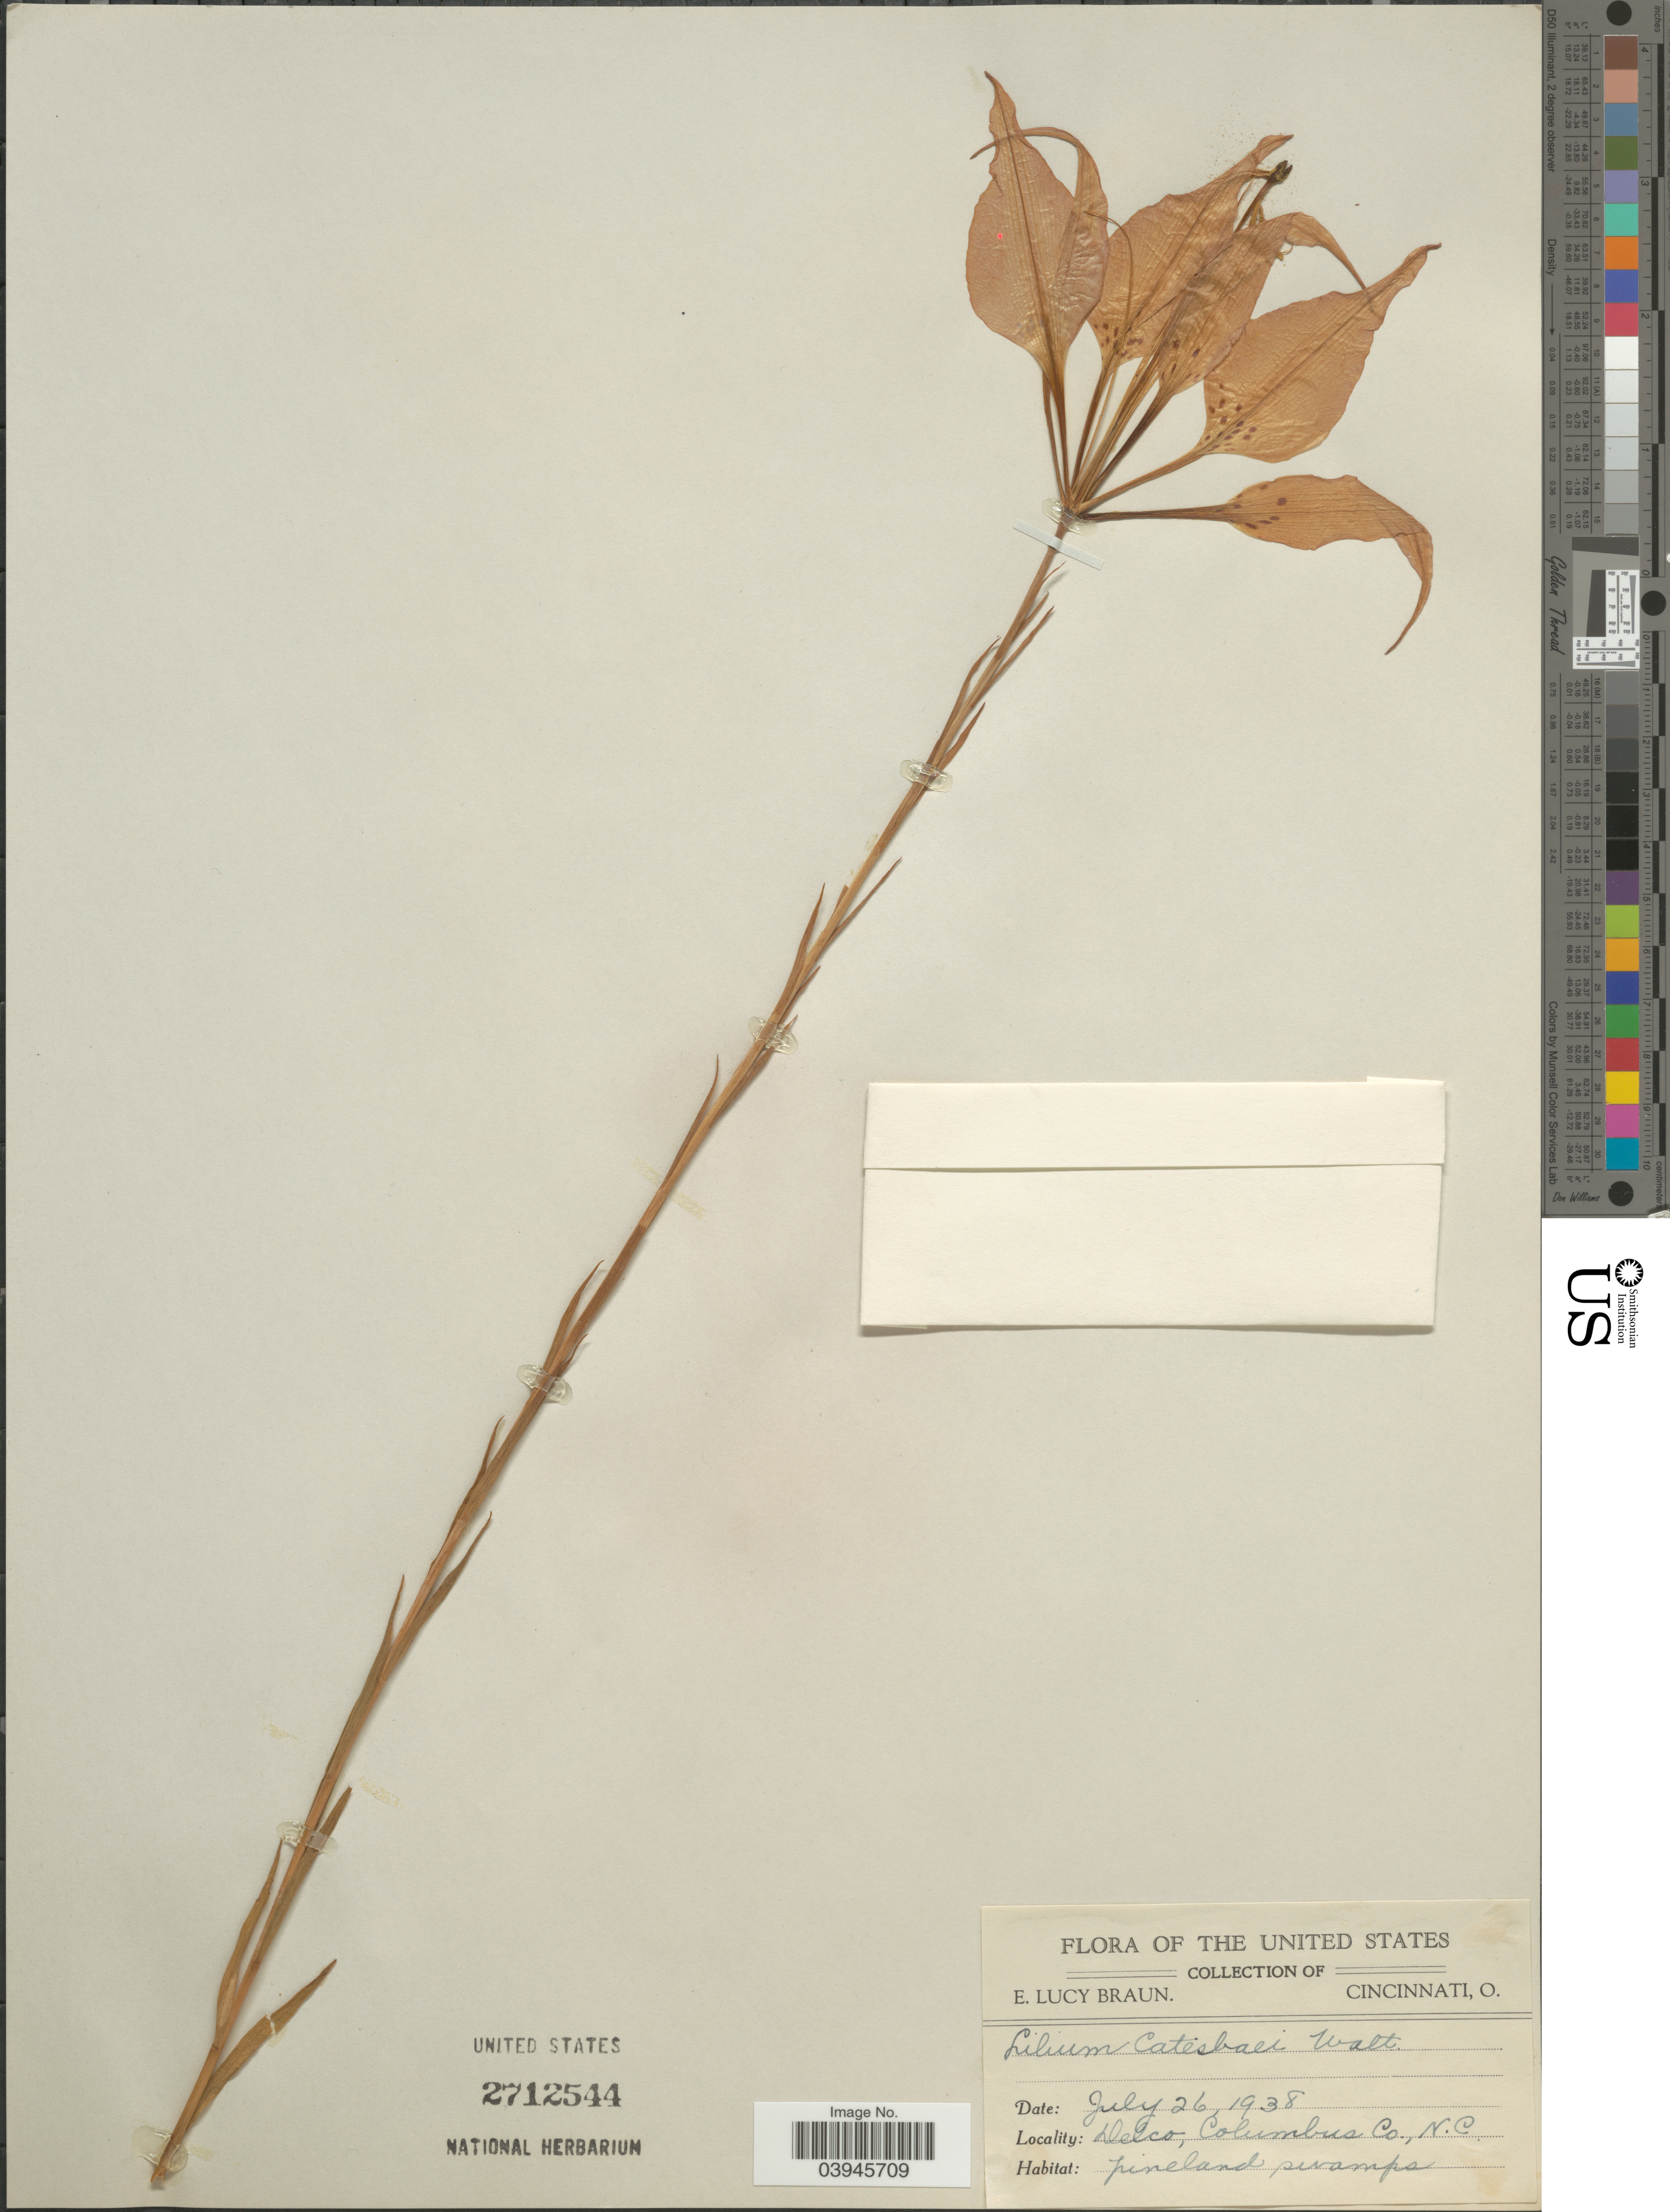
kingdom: Plantae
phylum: Tracheophyta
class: Liliopsida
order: Liliales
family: Liliaceae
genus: Lilium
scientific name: Lilium catesbaei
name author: Walter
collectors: E. L. Braun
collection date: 1938-07-26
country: United States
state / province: North Carolina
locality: Delco, Columbus Co.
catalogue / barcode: US 2712544